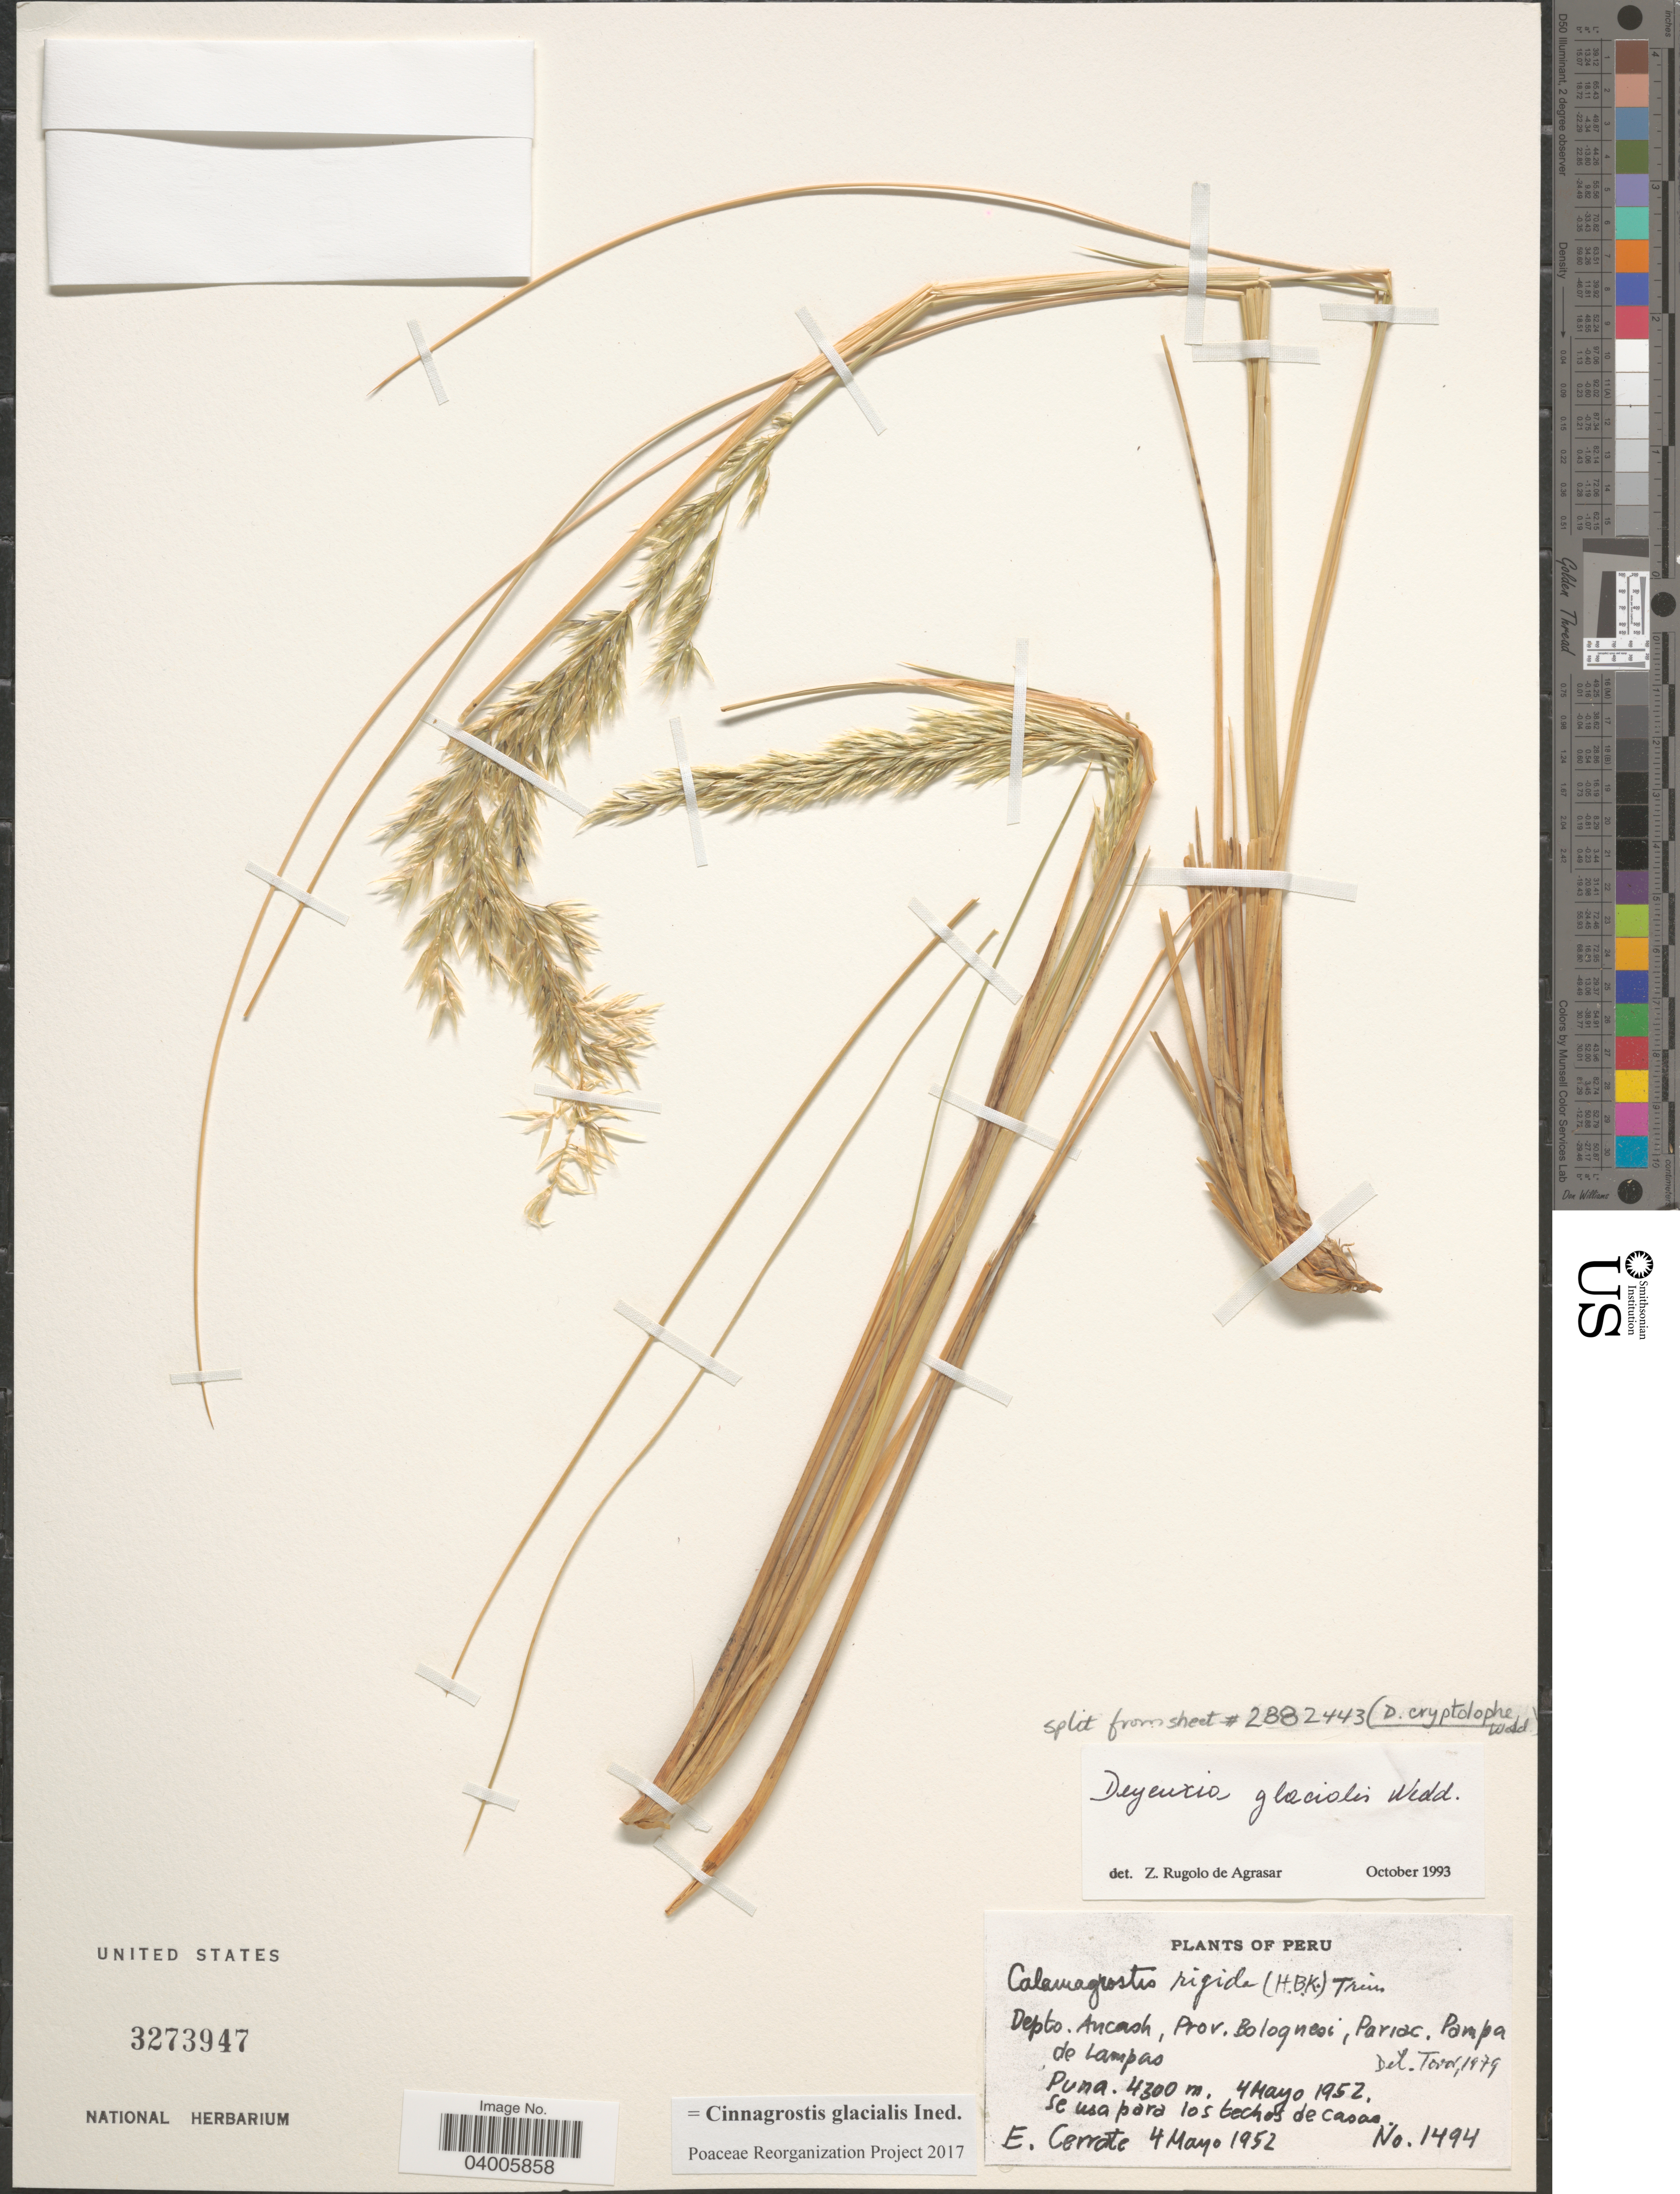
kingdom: Plantae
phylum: Tracheophyta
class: Liliopsida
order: Poales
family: Poaceae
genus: Cinnagrostis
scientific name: Cinnagrostis glacialis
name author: (Wedd.) P.M. Peterson et al.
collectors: E. Cerrate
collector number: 1494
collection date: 1952-05-04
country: Peru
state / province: Ancash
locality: Depto. Ancash, Prov. Bolognesi, Pariac. Pampa de Lampas. Puna.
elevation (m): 4300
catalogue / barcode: US 3273947